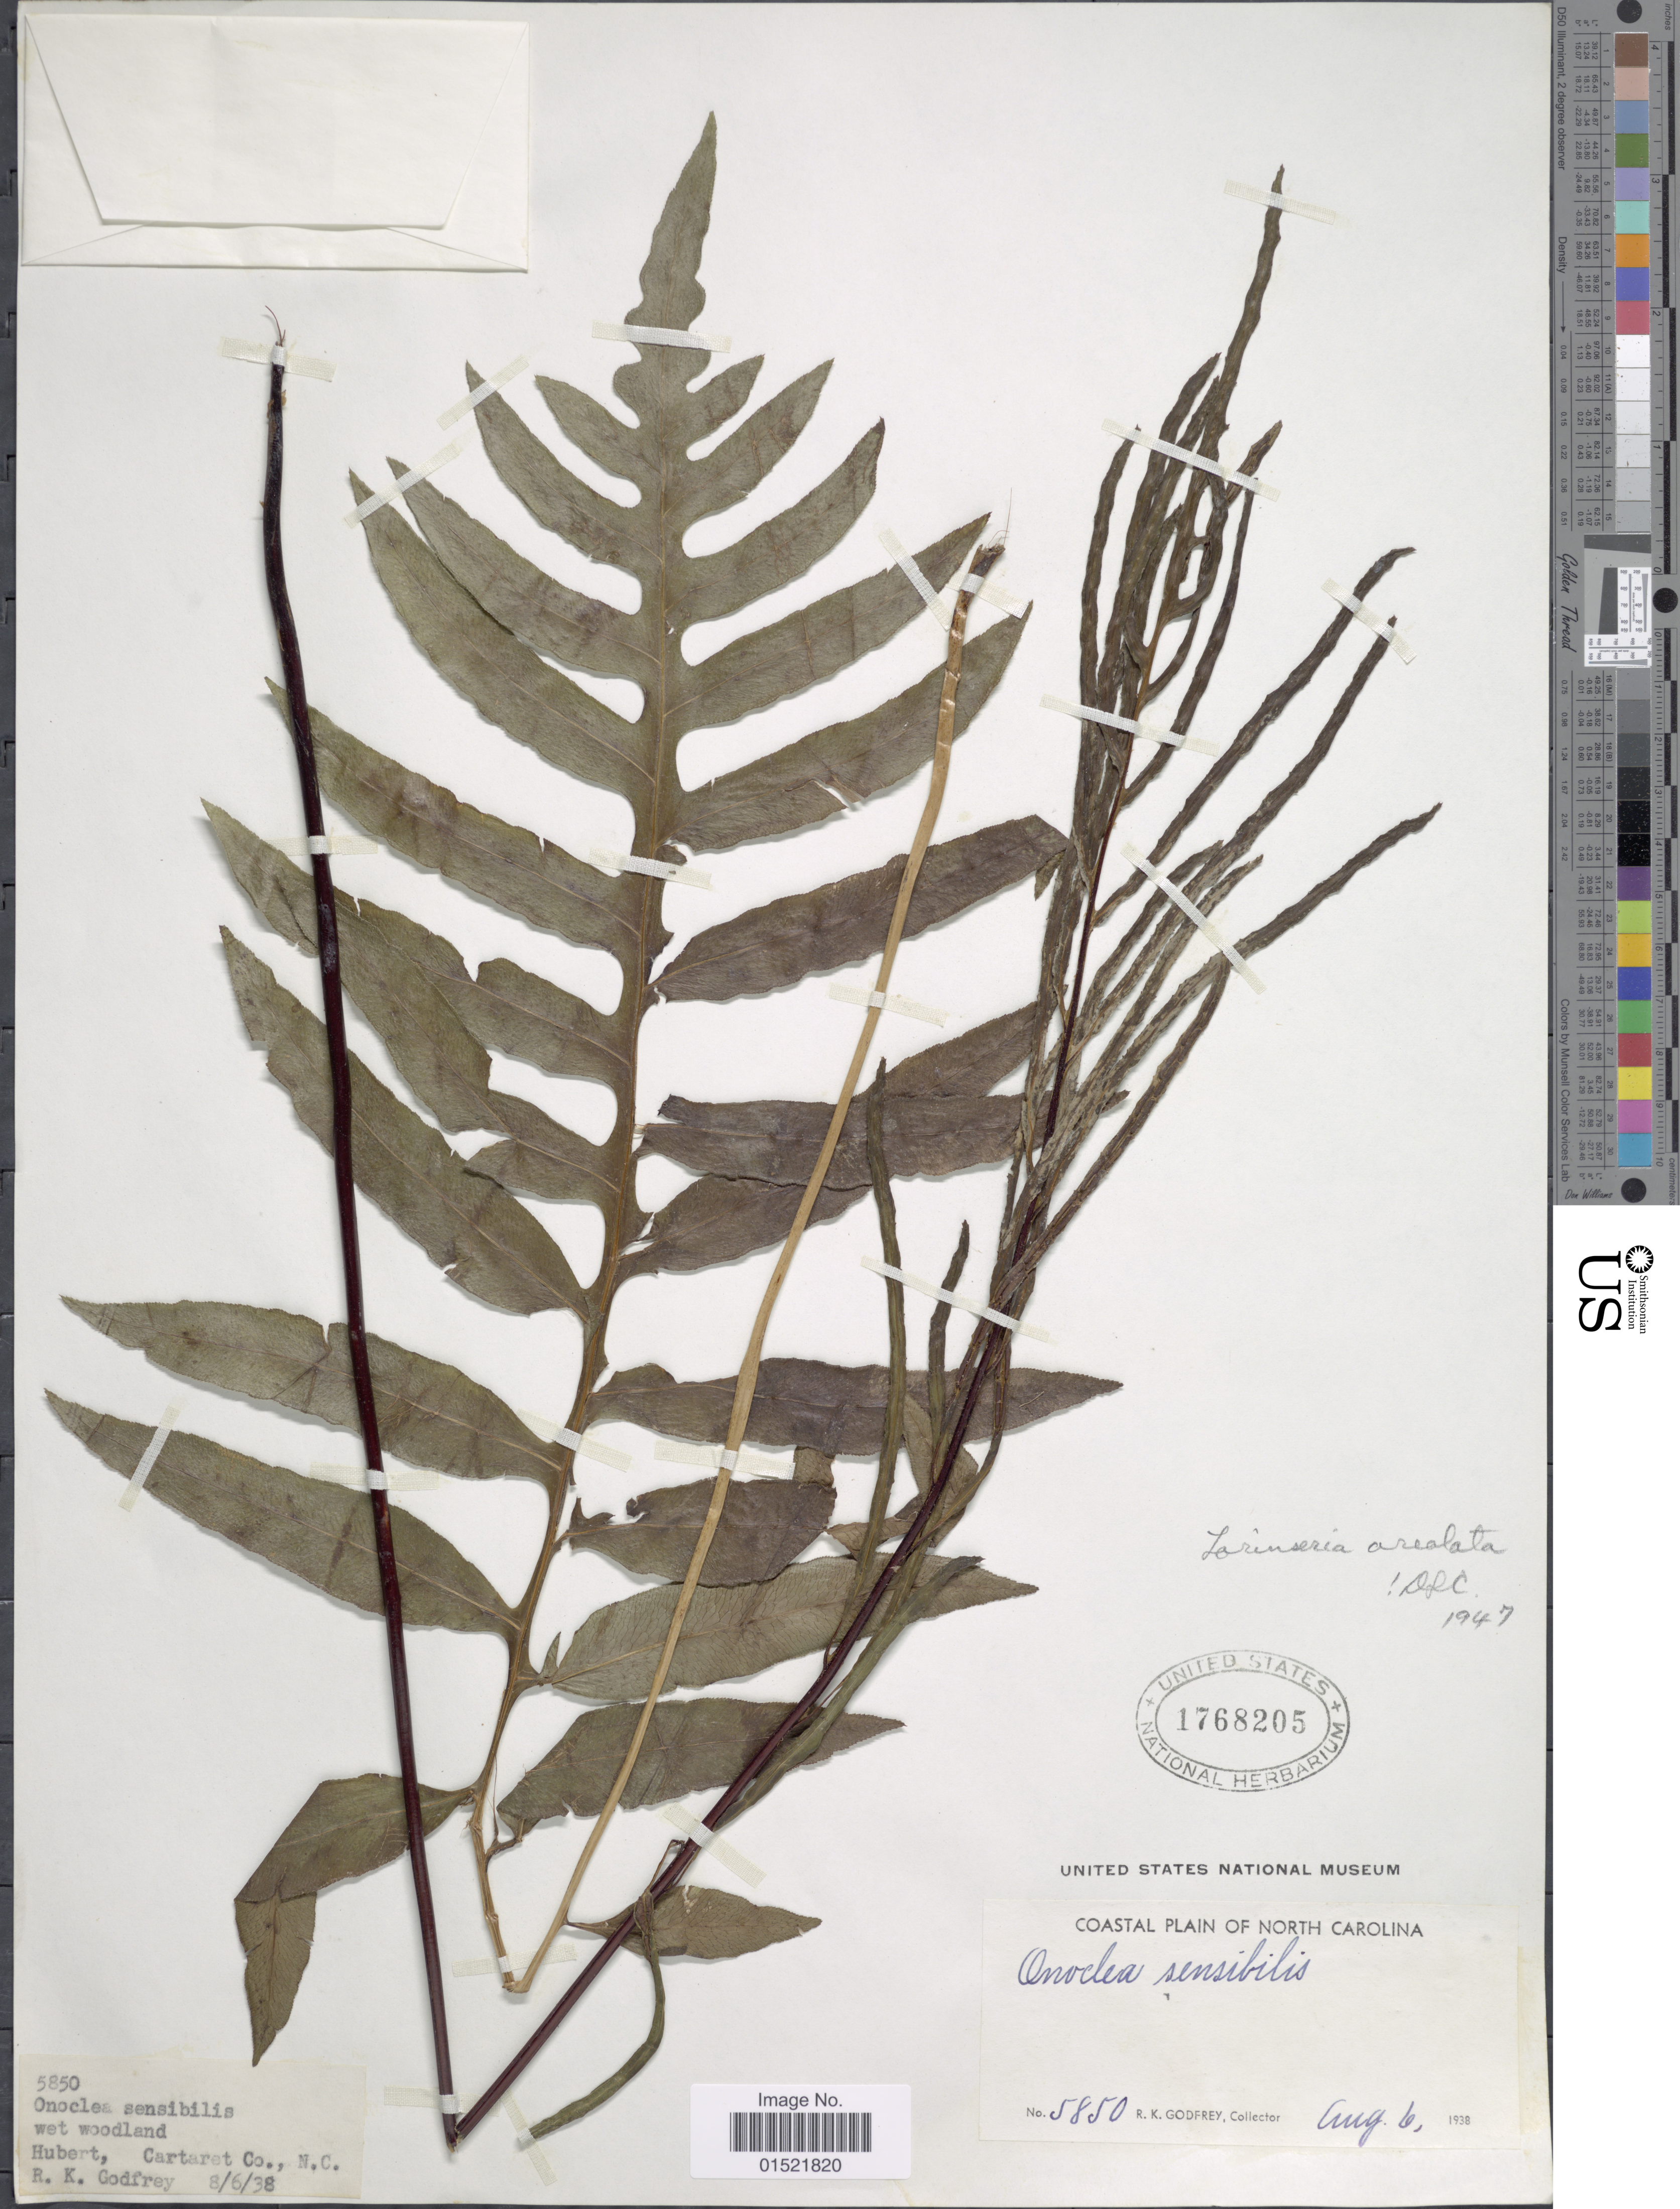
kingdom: Plantae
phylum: Tracheophyta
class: Polypodiopsida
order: Polypodiales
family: Blechnaceae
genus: Woodwardia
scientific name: Woodwardia areolata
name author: (L.) T. Moore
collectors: R. K. Godfrey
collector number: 5850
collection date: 1938-08-06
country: United States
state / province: North Carolina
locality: Coastal Plain of North Carolina, Hubert, Cartaret Co.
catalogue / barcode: US 1768205